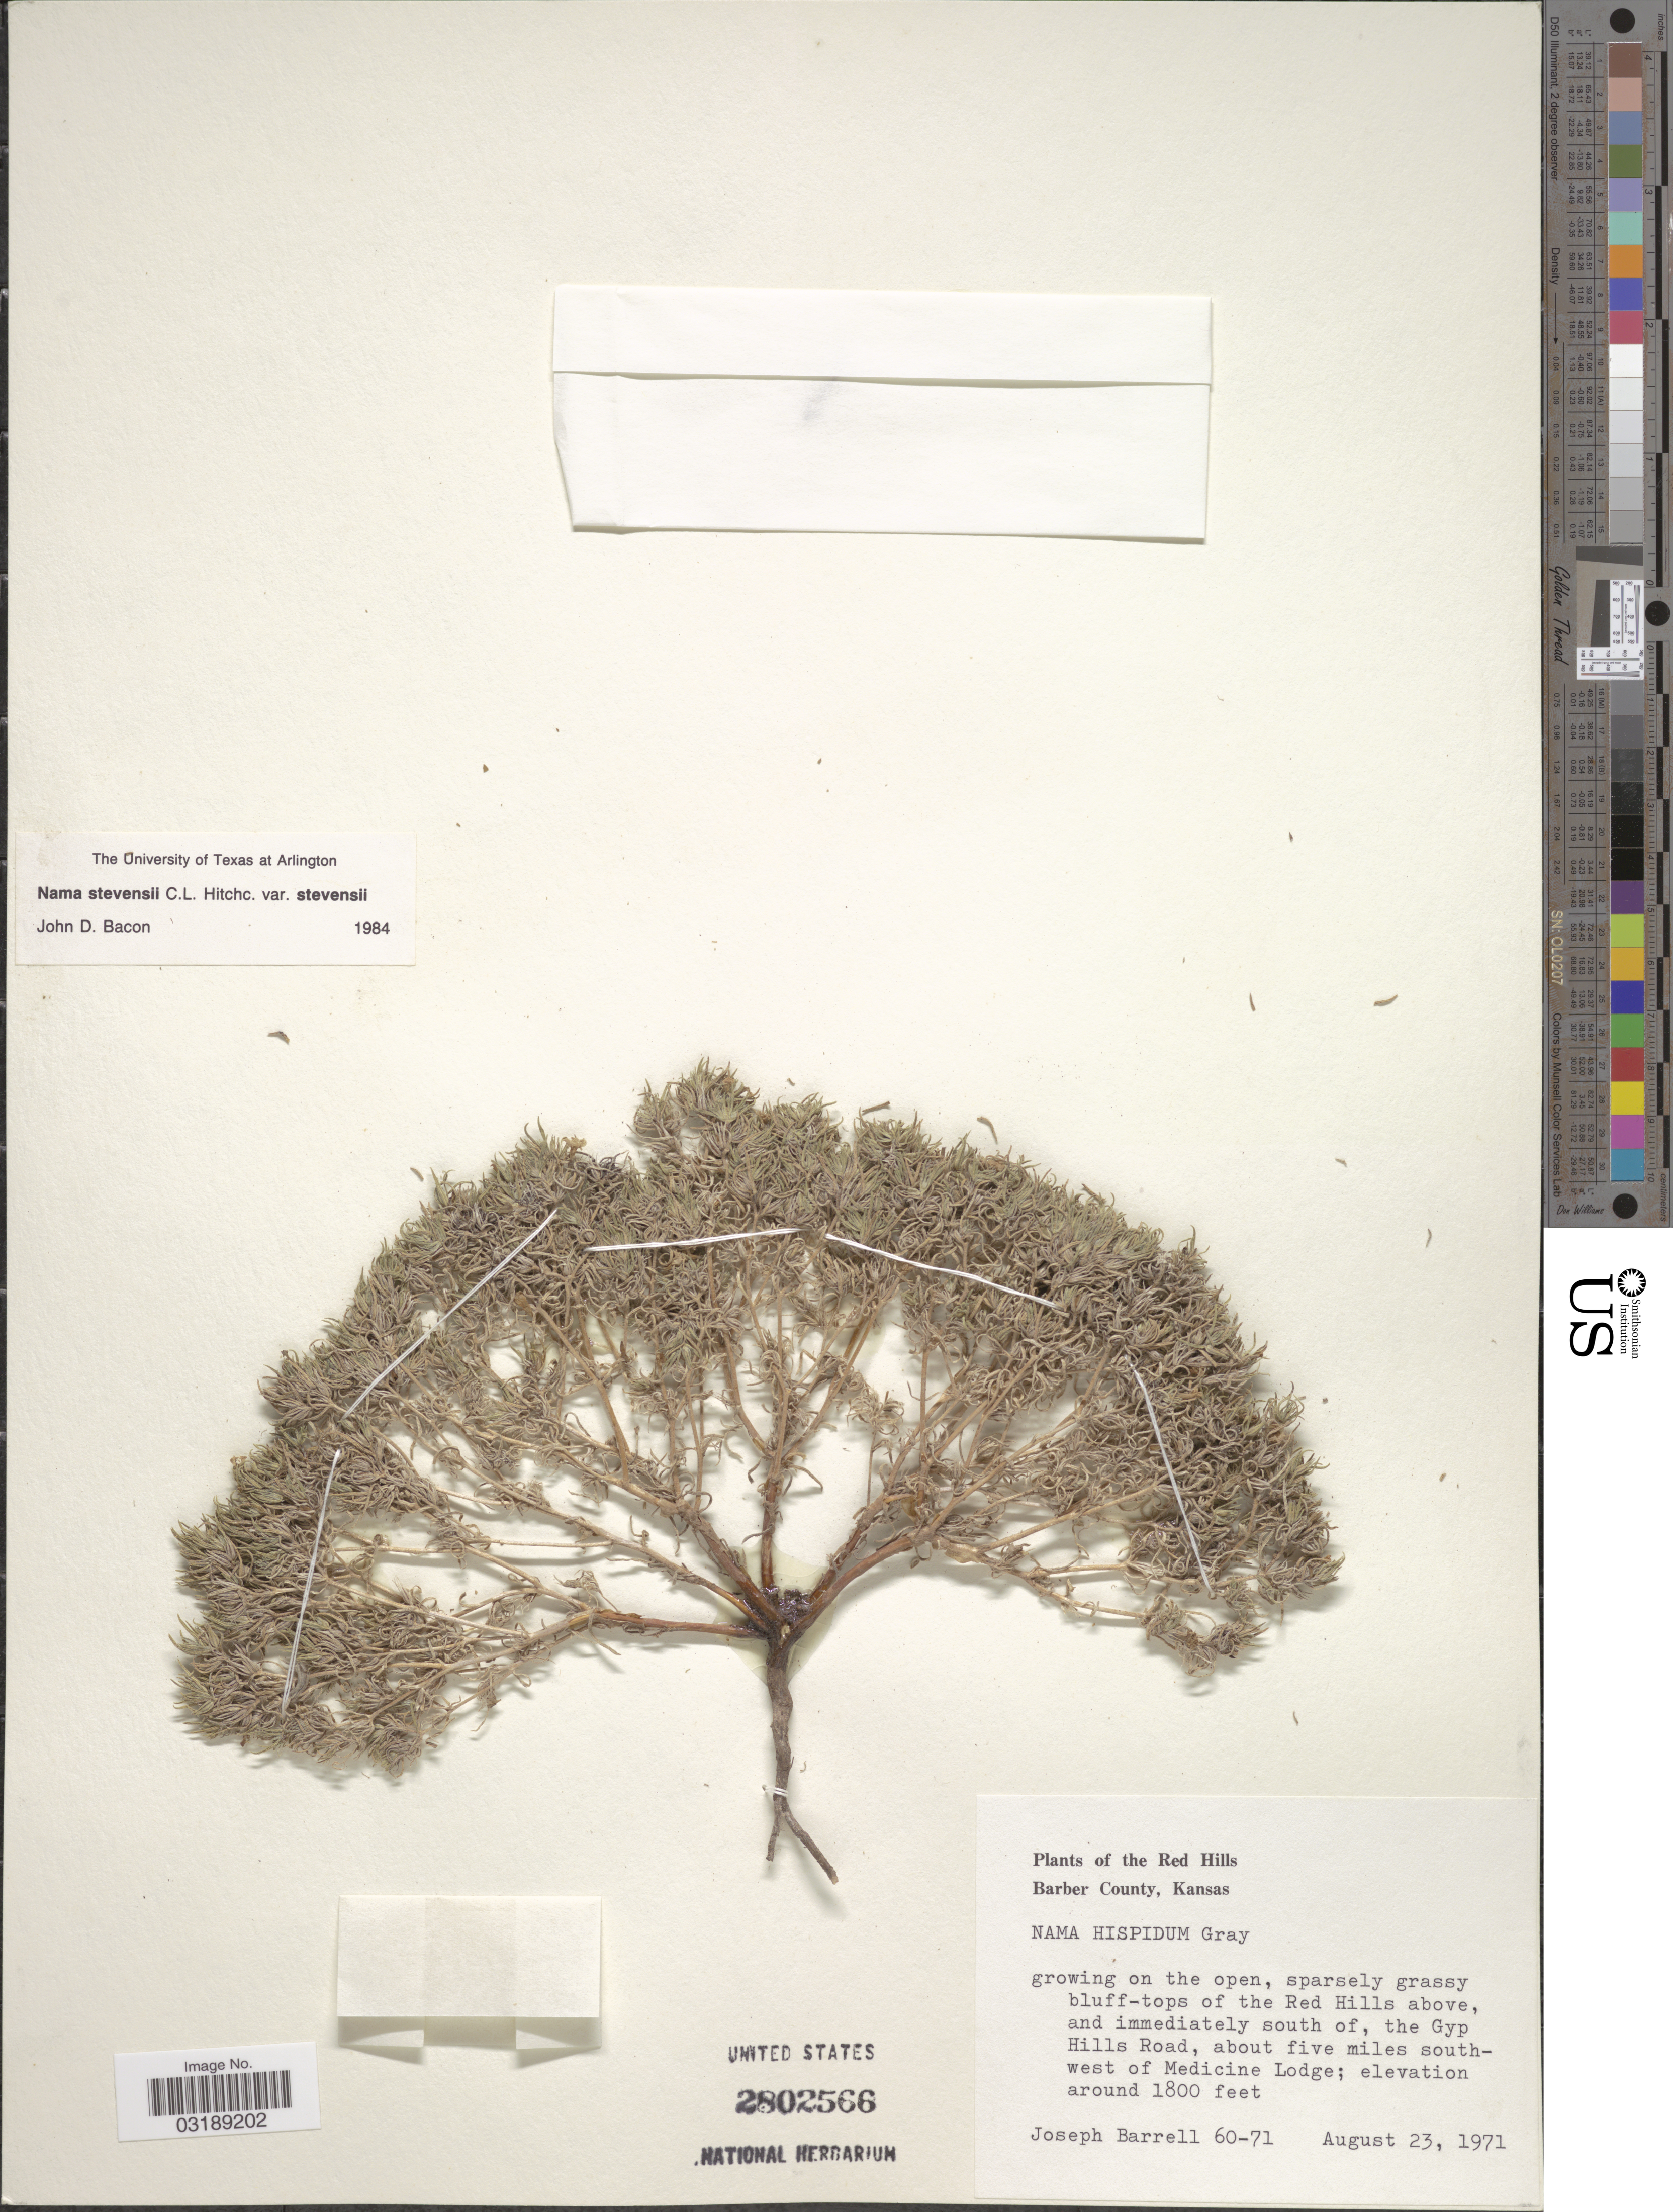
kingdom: Plantae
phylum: Tracheophyta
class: Magnoliopsida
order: Boraginales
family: Namaceae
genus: Nama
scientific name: Nama stevensii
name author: C.L. Hitchc.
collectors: J. Barrell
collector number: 60-71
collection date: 1971-08-23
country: United States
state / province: Kansas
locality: The Red Hills, Barber County, Growing on the open, sparsely grassy bluff-tops of the Red Hills above, and immediately south of, the Gyp Hills Road, about five miles southwest of Medicine Lodge.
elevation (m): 549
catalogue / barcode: US 2802566